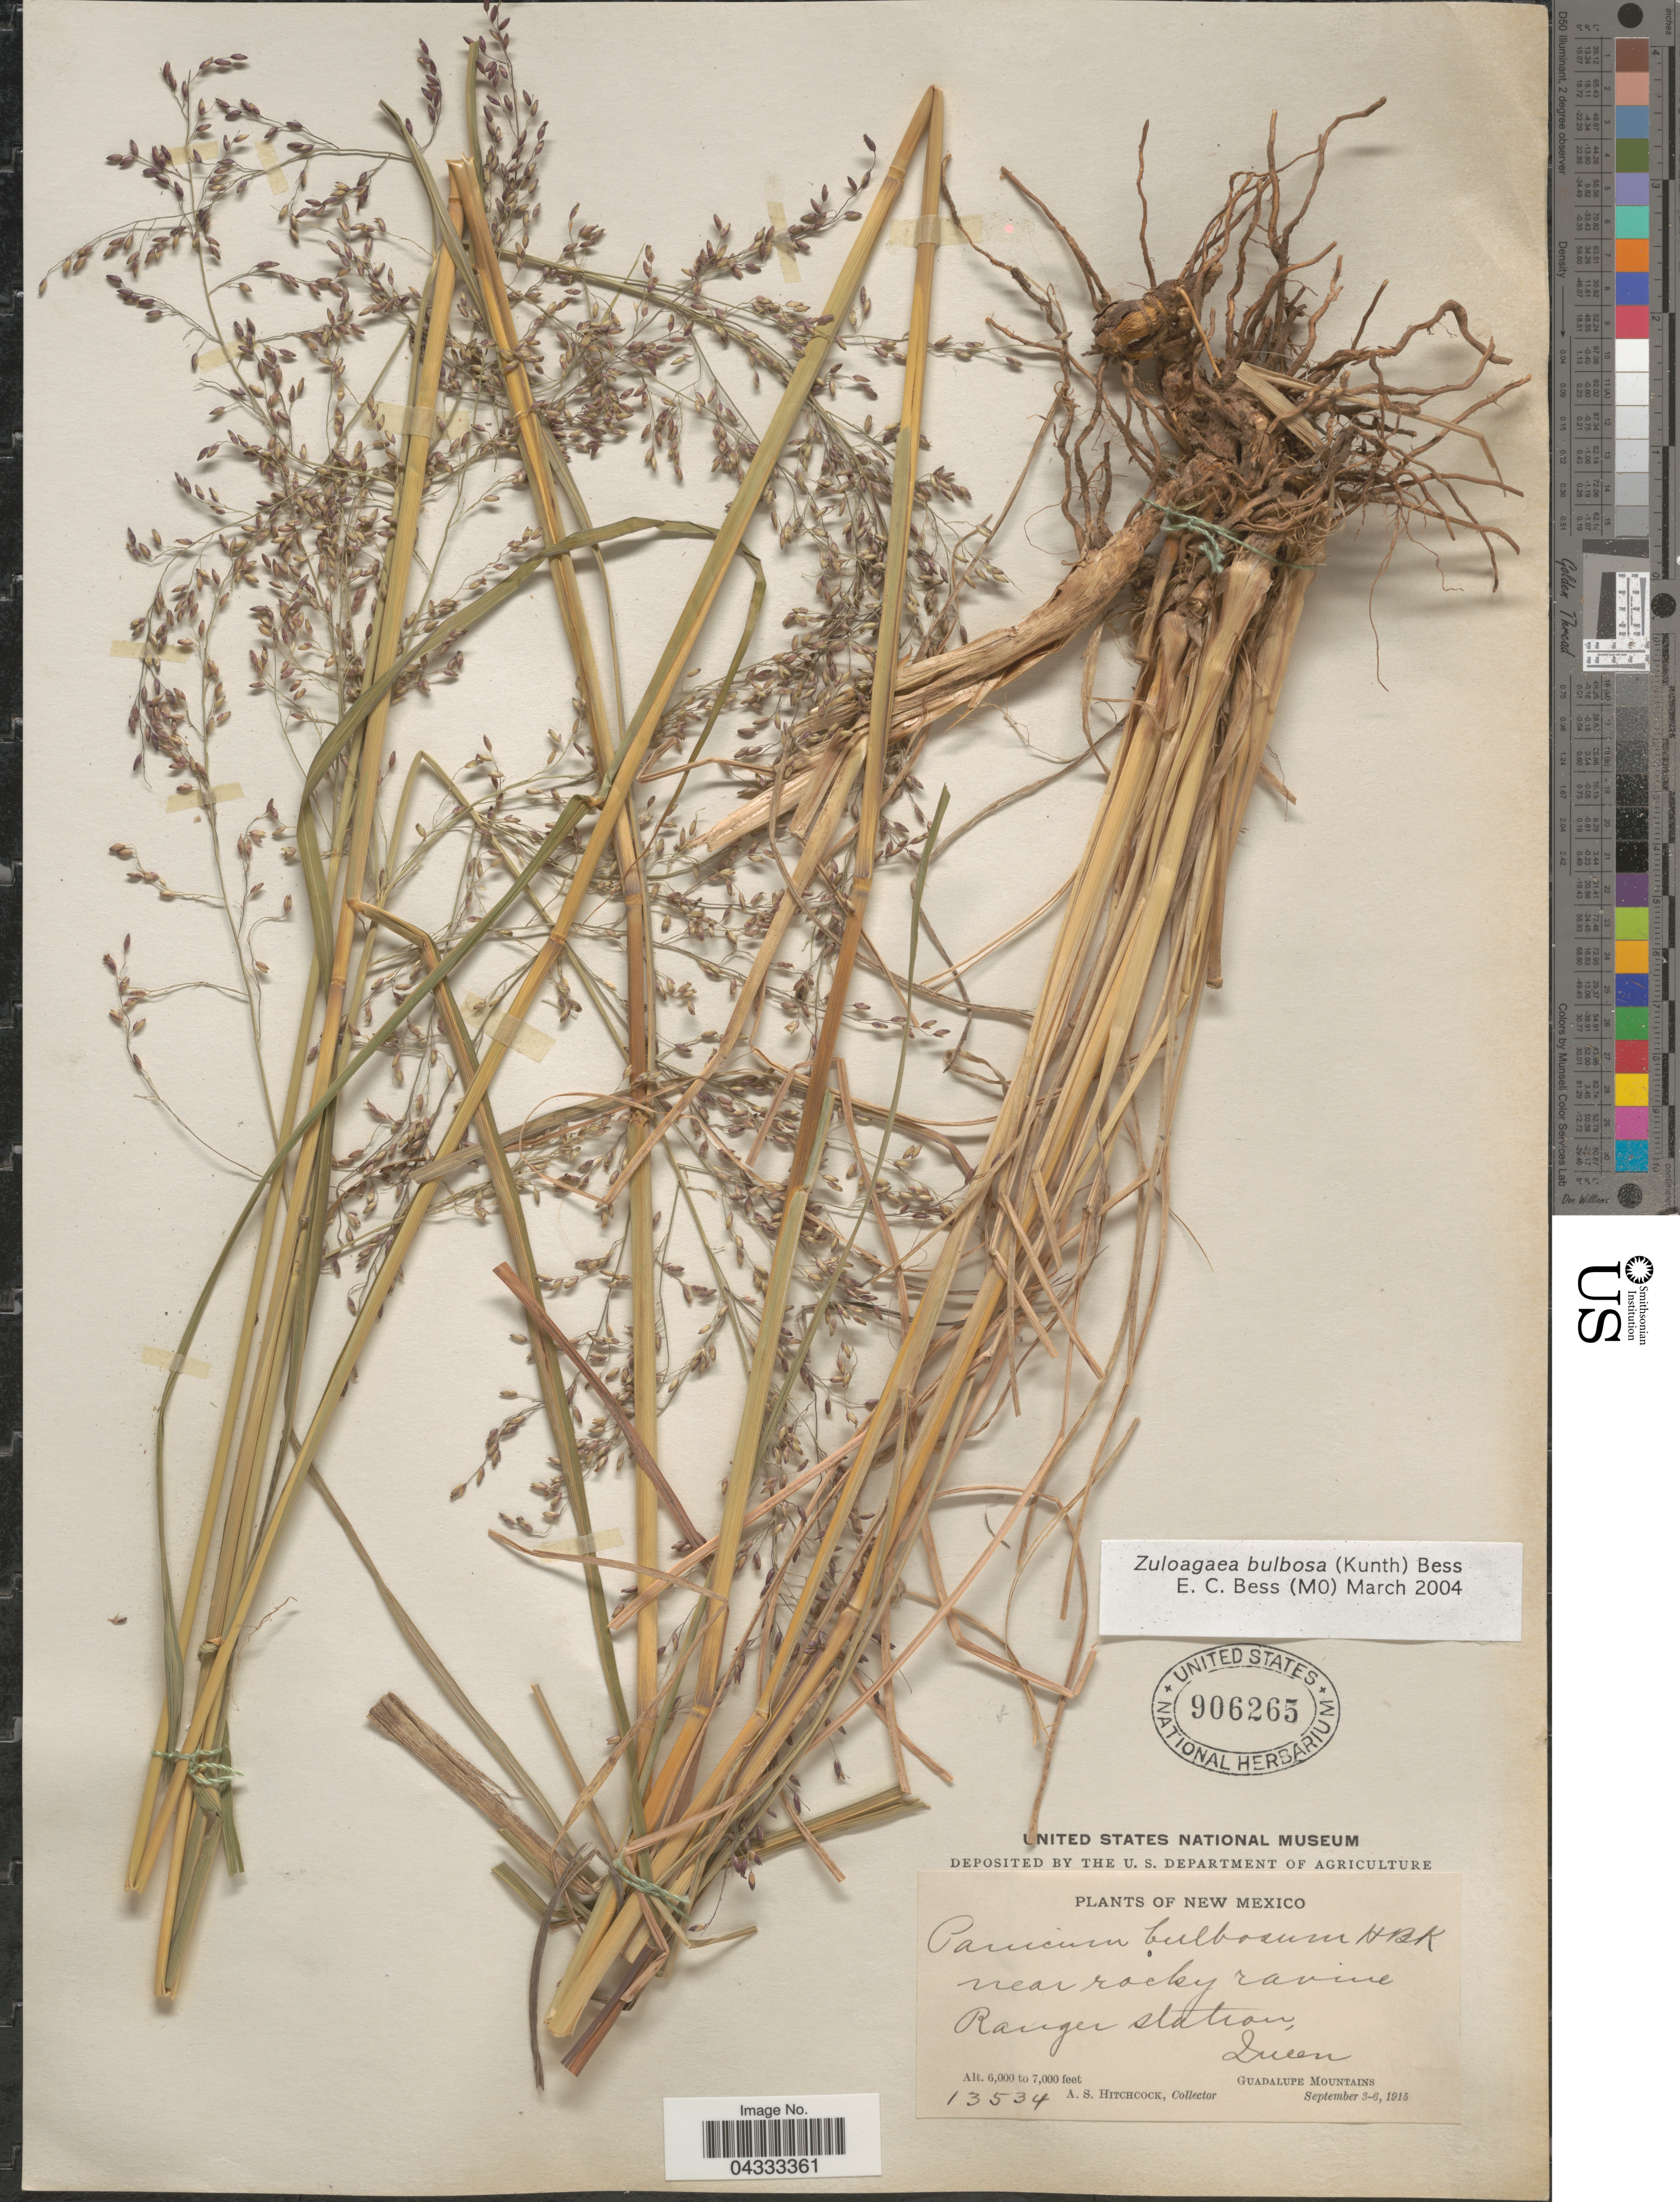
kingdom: Plantae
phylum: Tracheophyta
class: Liliopsida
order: Poales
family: Poaceae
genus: Zuloagaea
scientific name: Zuloagaea bulbosa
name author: (Kunth) E. Bess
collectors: A. S. Hitchcock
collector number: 13534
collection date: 1915-09-03/1915-09-06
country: United States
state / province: New Mexico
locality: Near rocky ravine. Ranger station, Queen. Guadalupe Mountains.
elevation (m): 1829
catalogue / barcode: US 906265